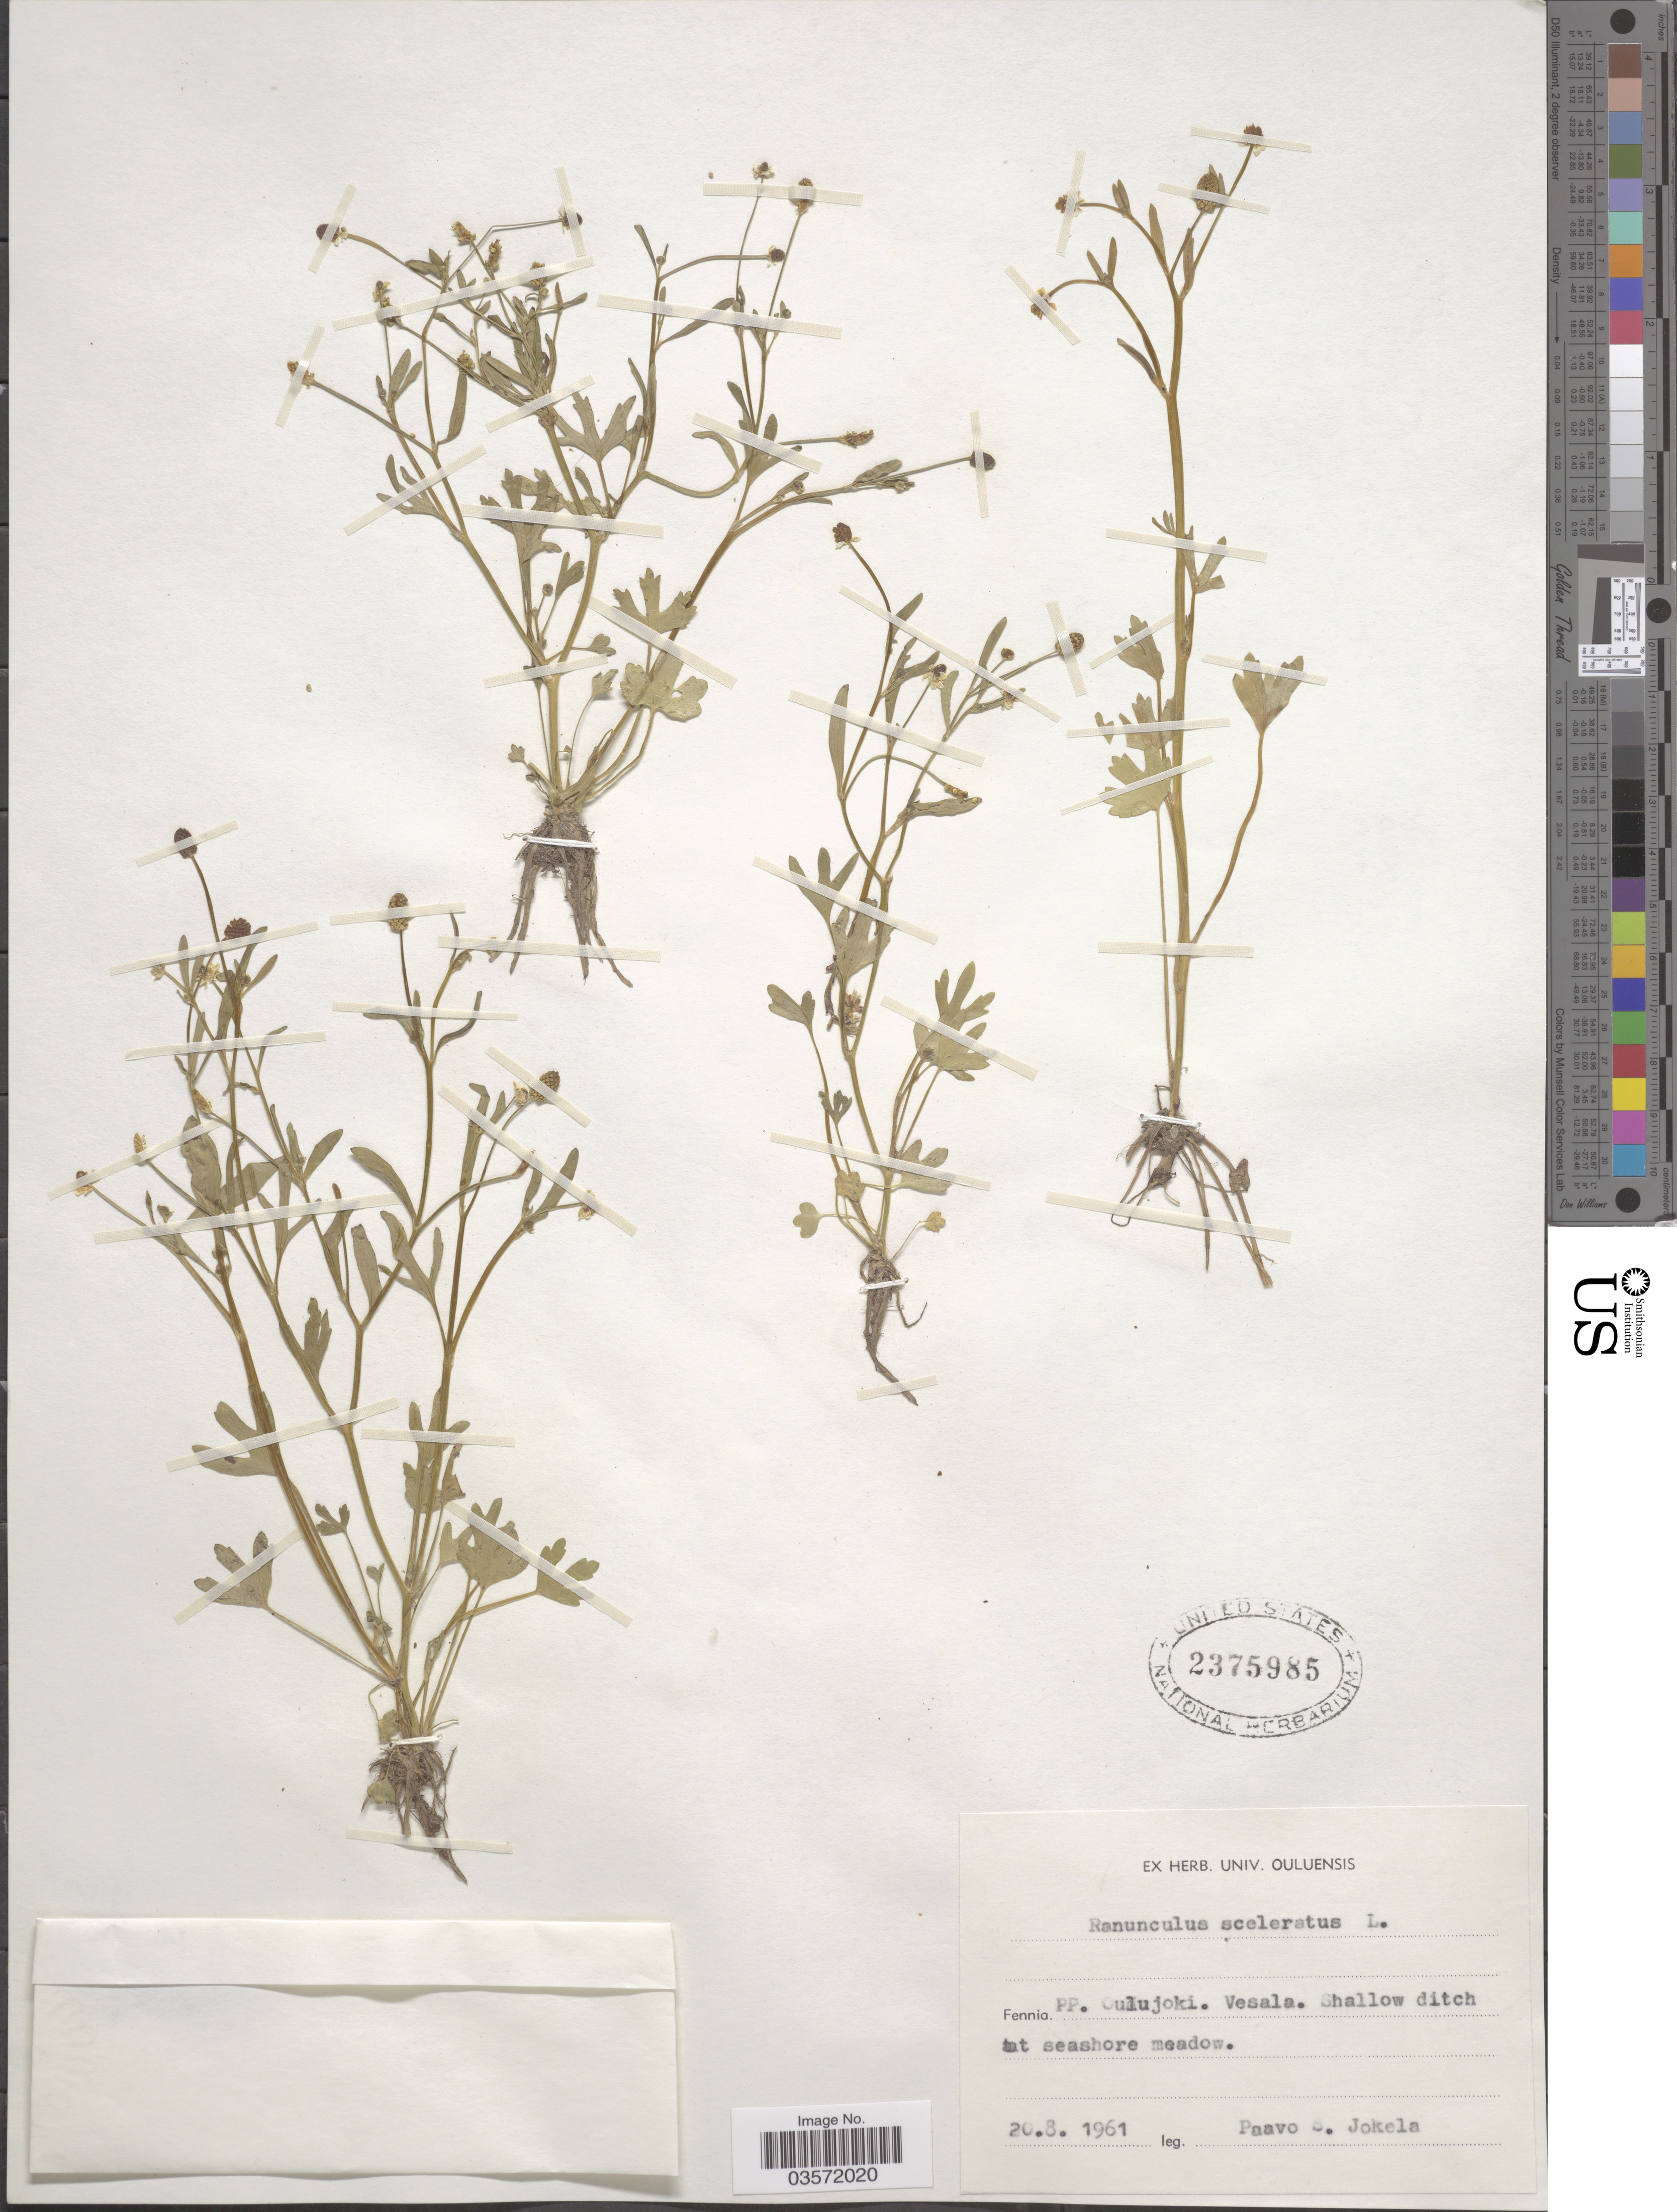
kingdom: Plantae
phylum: Tracheophyta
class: Magnoliopsida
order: Ranunculales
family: Ranunculaceae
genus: Ranunculus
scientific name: Ranunculus sceleratus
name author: L.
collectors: P. Jokela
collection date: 1961-08-20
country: Finland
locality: Fennia. Pp. Culujoki. Vesala. Shallow ditch at seashore meadow.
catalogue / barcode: US 2375985